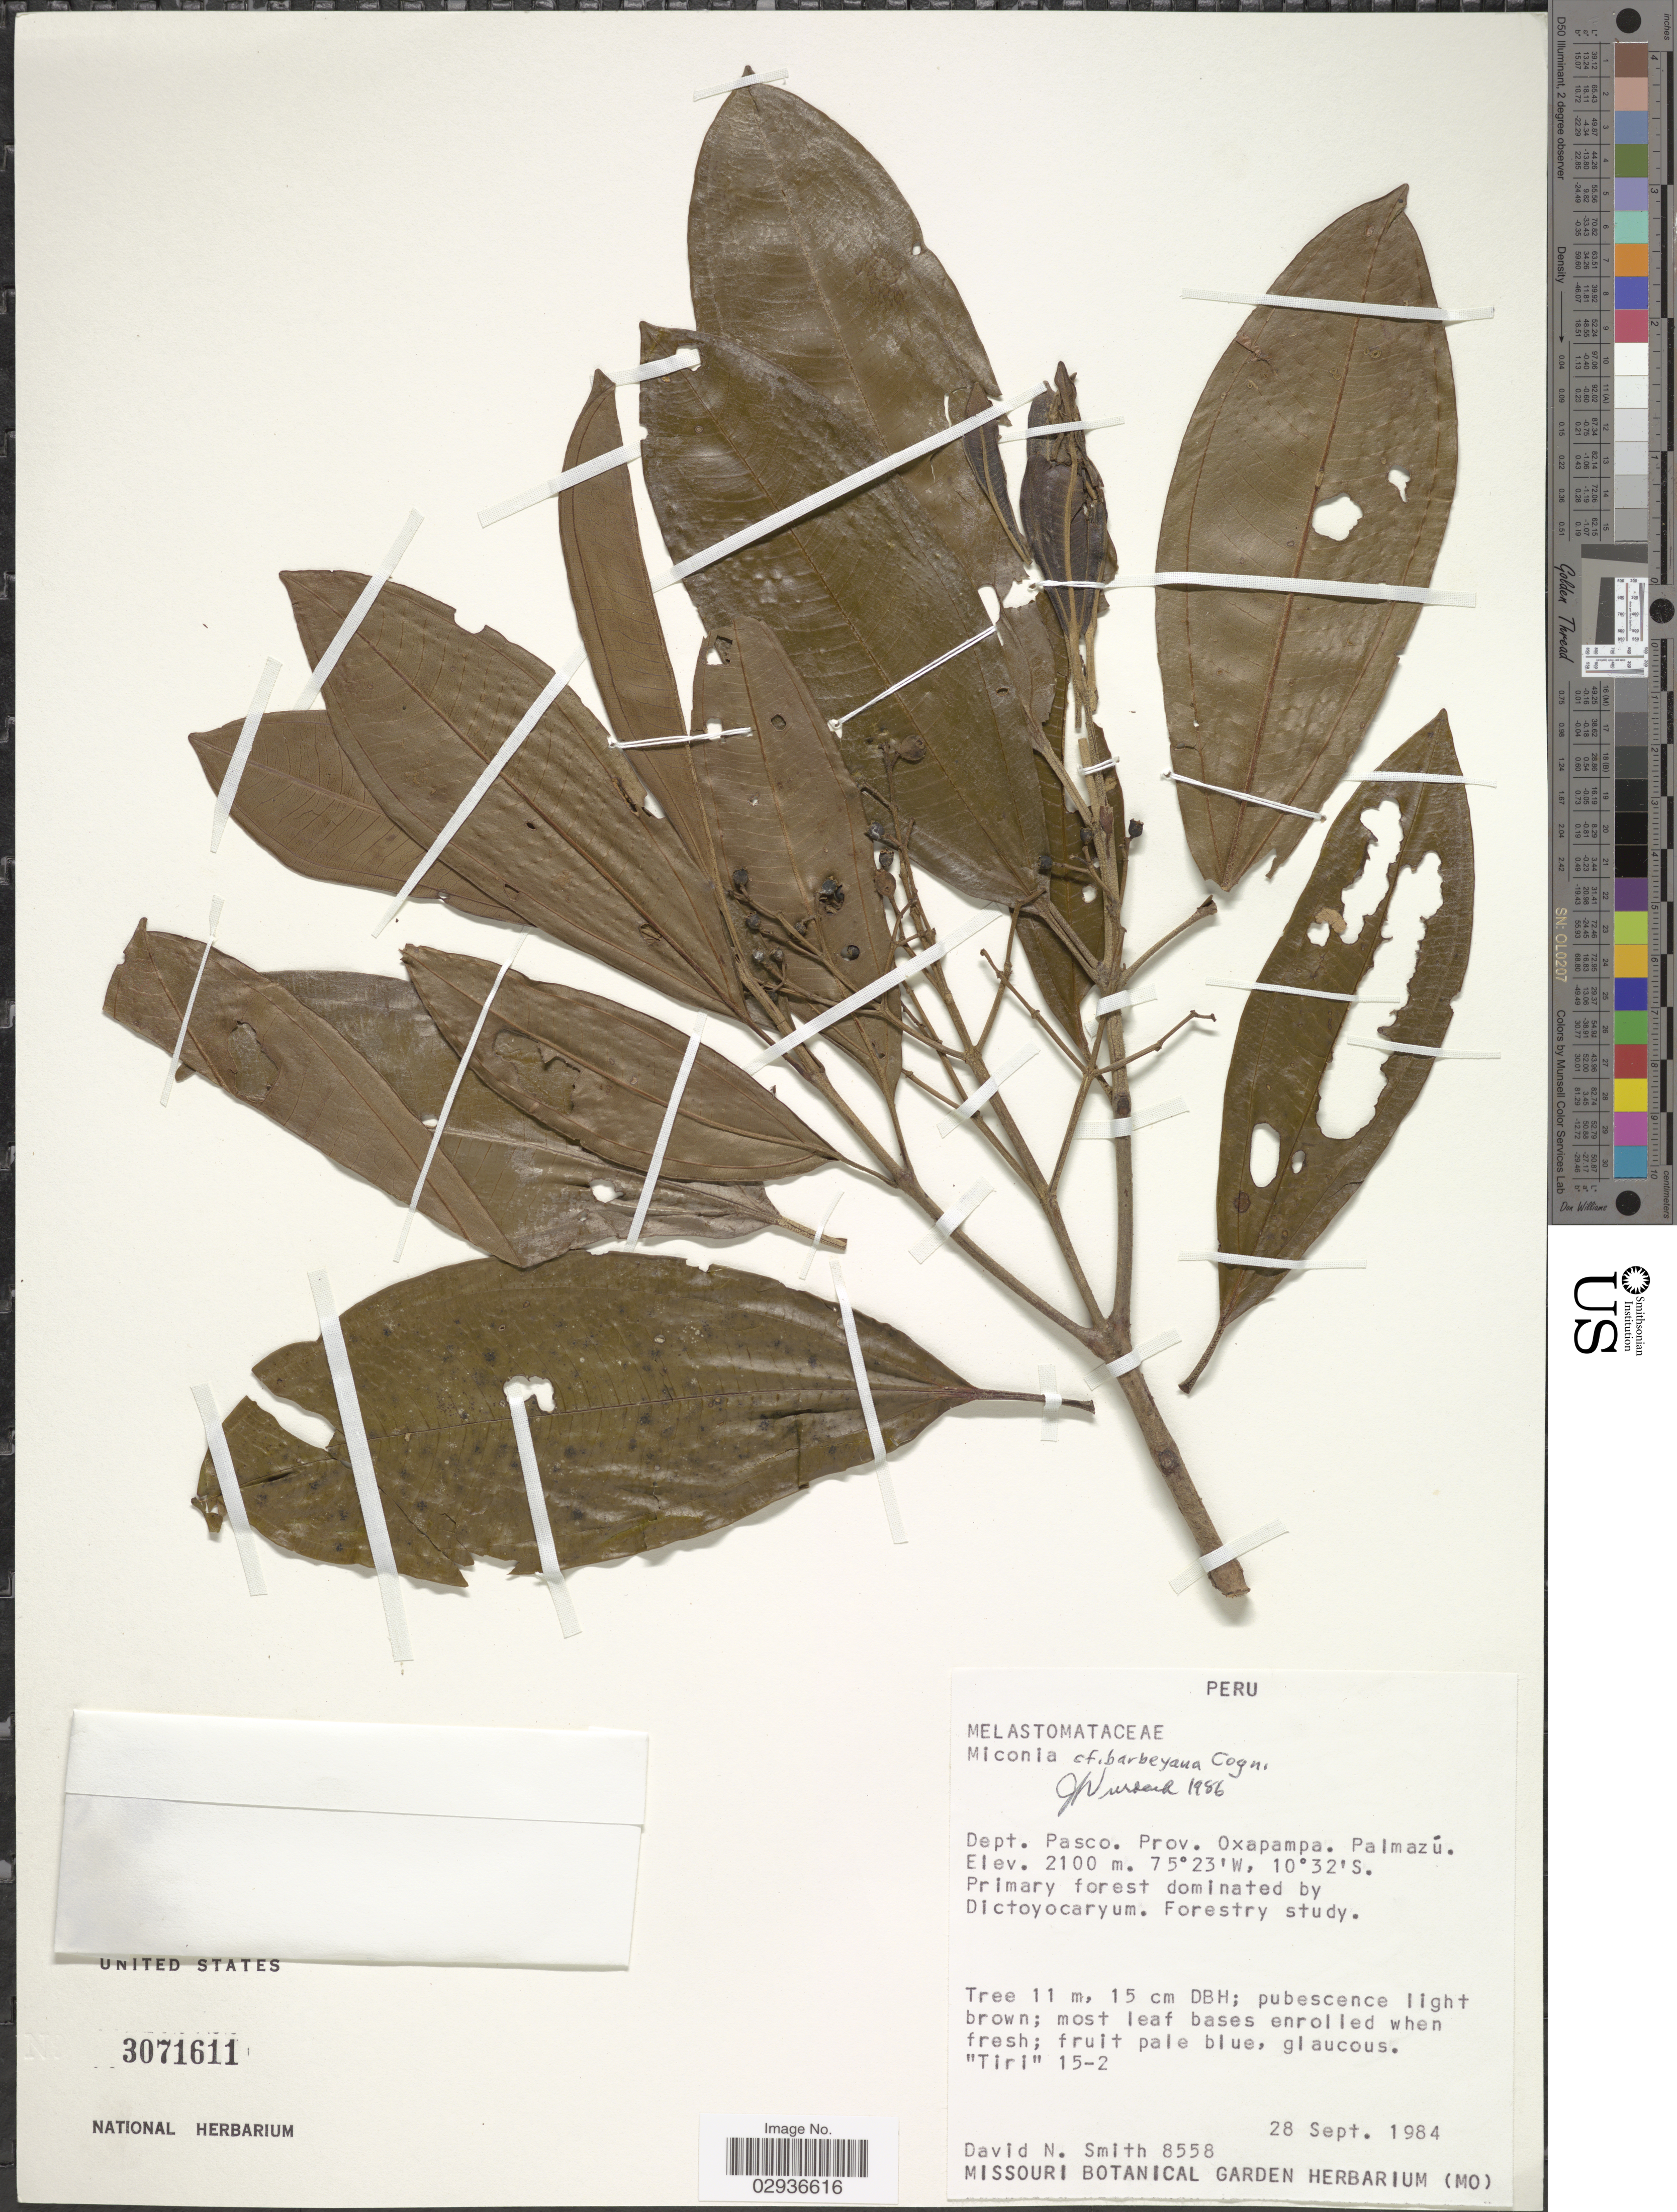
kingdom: Plantae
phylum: Tracheophyta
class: Magnoliopsida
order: Myrtales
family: Melastomataceae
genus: Miconia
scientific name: Miconia barbeyana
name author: Cogn.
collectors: D. Smith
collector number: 8558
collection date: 1984-09-28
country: Peru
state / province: Pasco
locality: Dept. Pasco. Prov. Oxapampa. Palmzazú.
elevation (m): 2100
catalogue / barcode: US 3071611